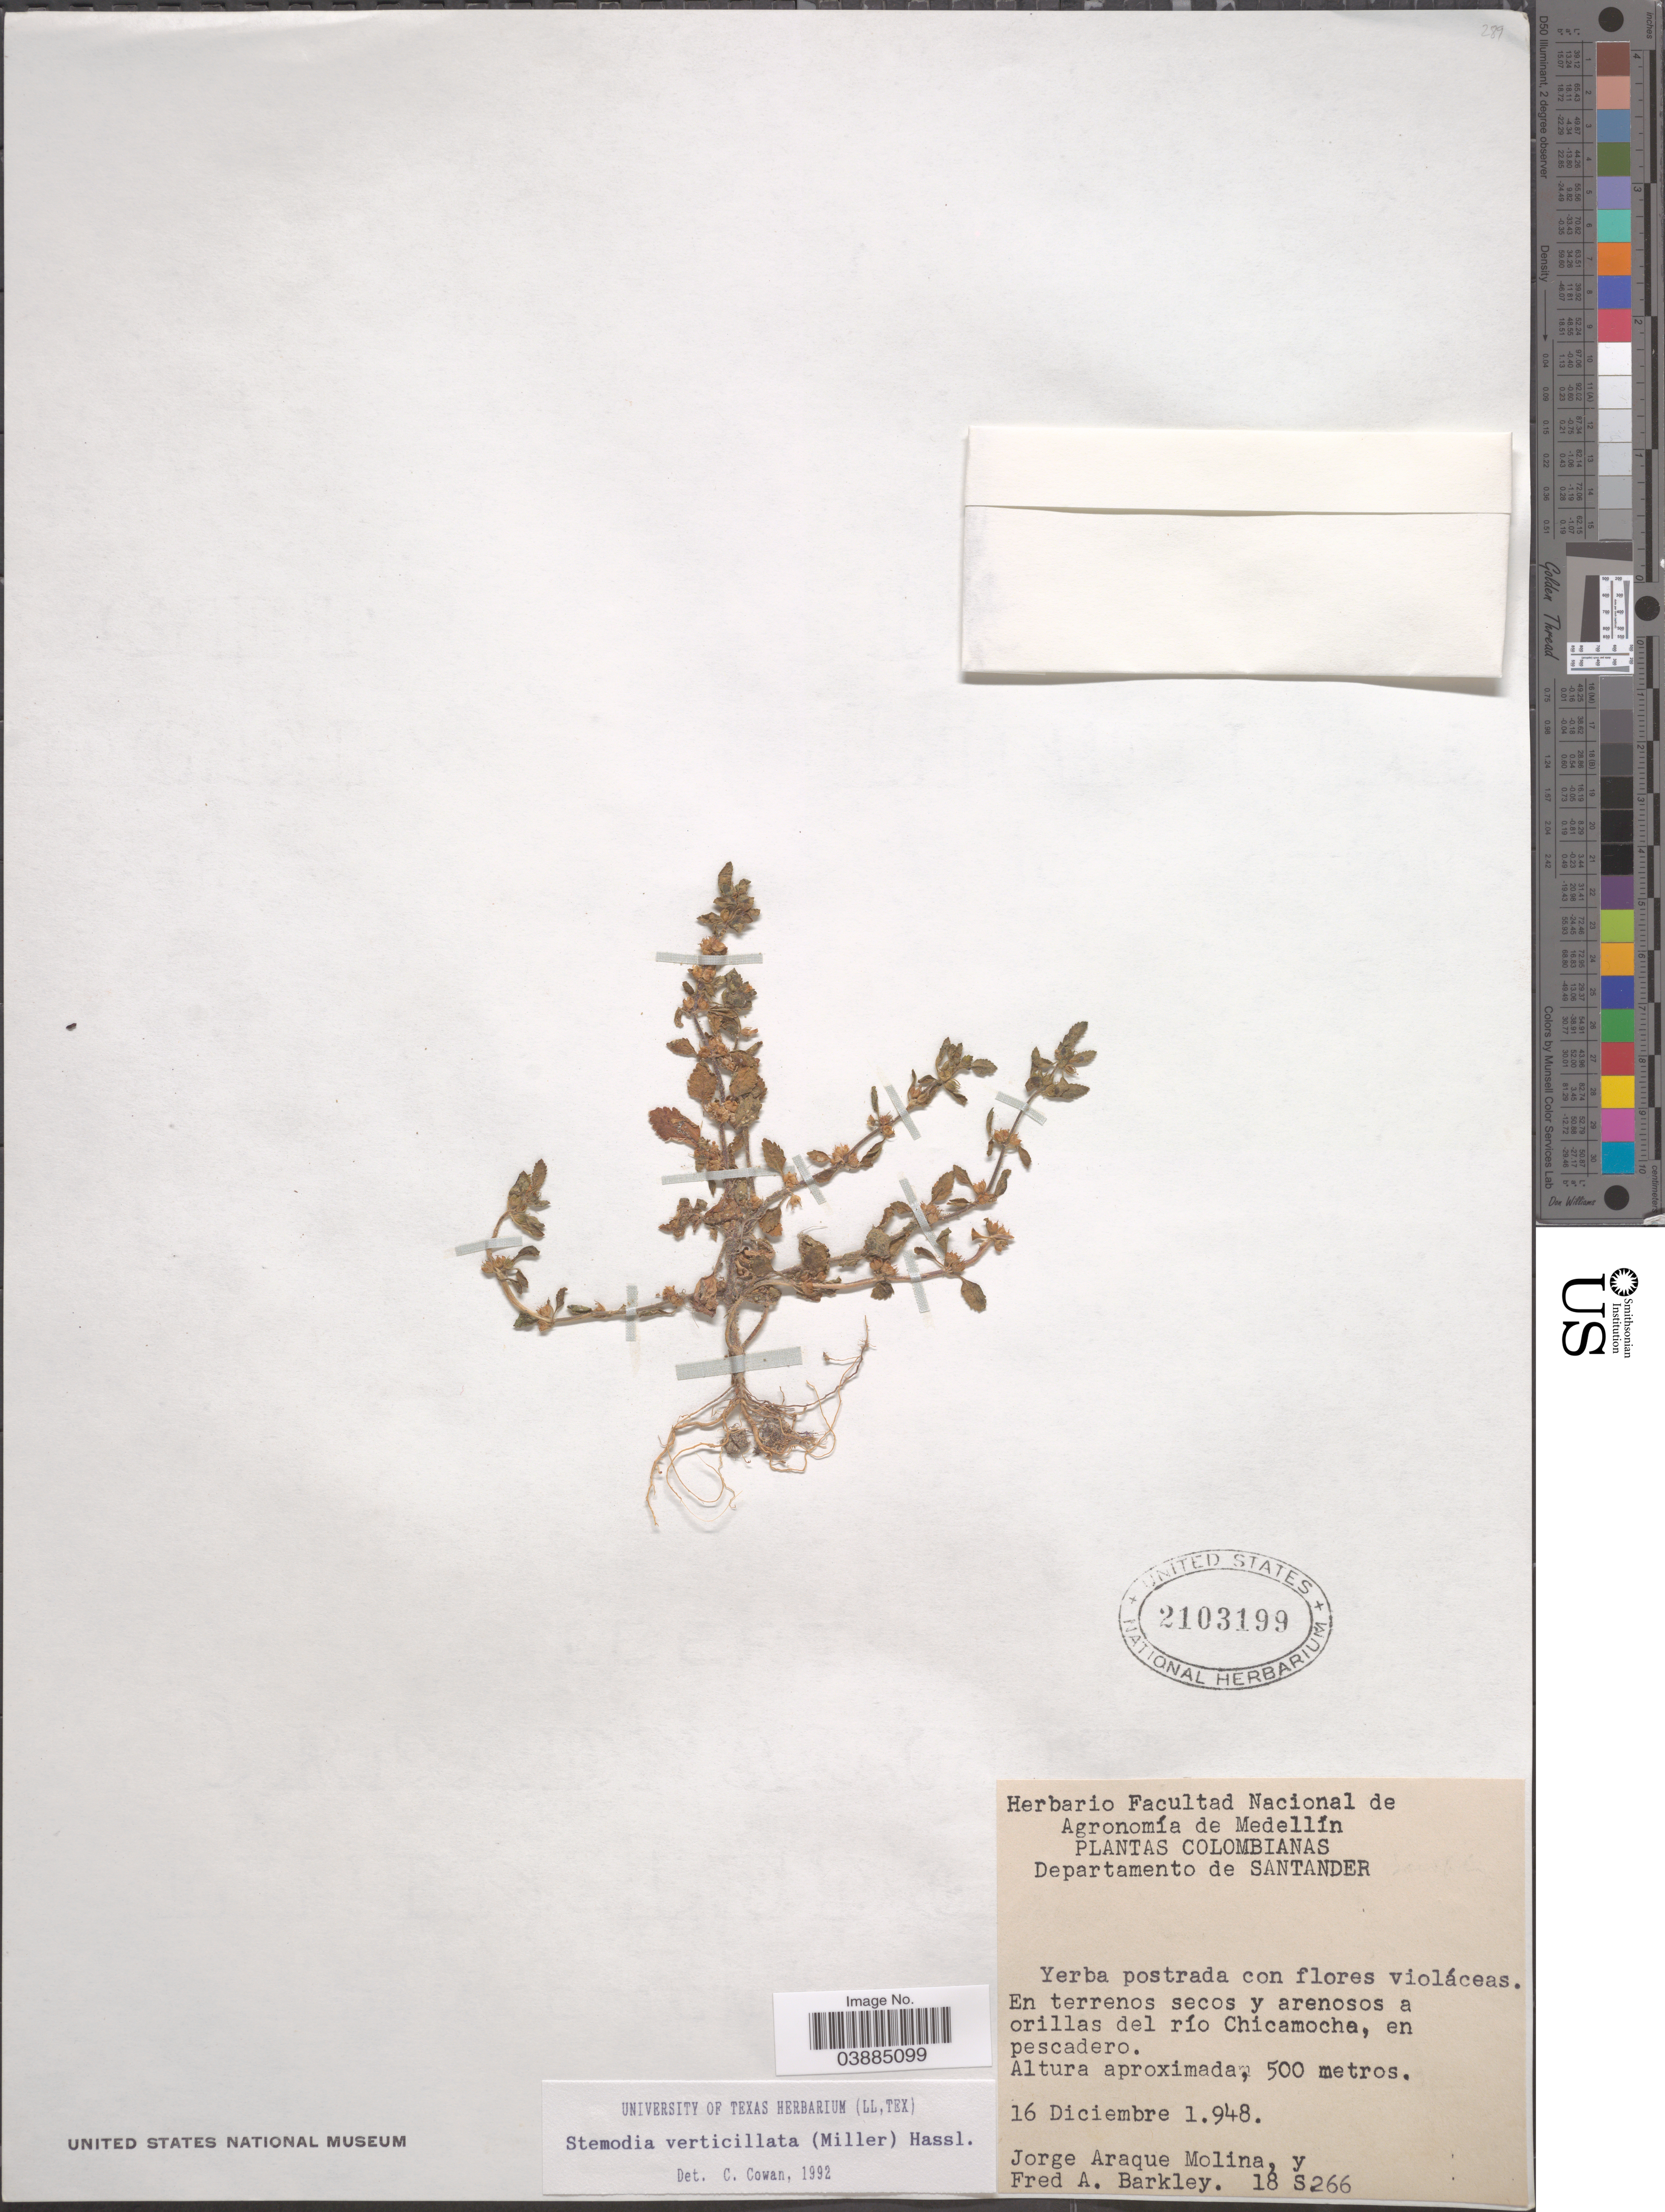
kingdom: Plantae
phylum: Tracheophyta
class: Magnoliopsida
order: Lamiales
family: Plantaginaceae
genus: Stemodia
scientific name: Stemodia verticillata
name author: (Mill.) Hassl.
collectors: J. Araque Molina & F. A. Barkley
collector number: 18S266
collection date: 1948-12-16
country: Colombia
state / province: Santander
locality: Departamento de Santander. A orillas del río Chicamocha, en pescadero.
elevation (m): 500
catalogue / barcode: US 2103199